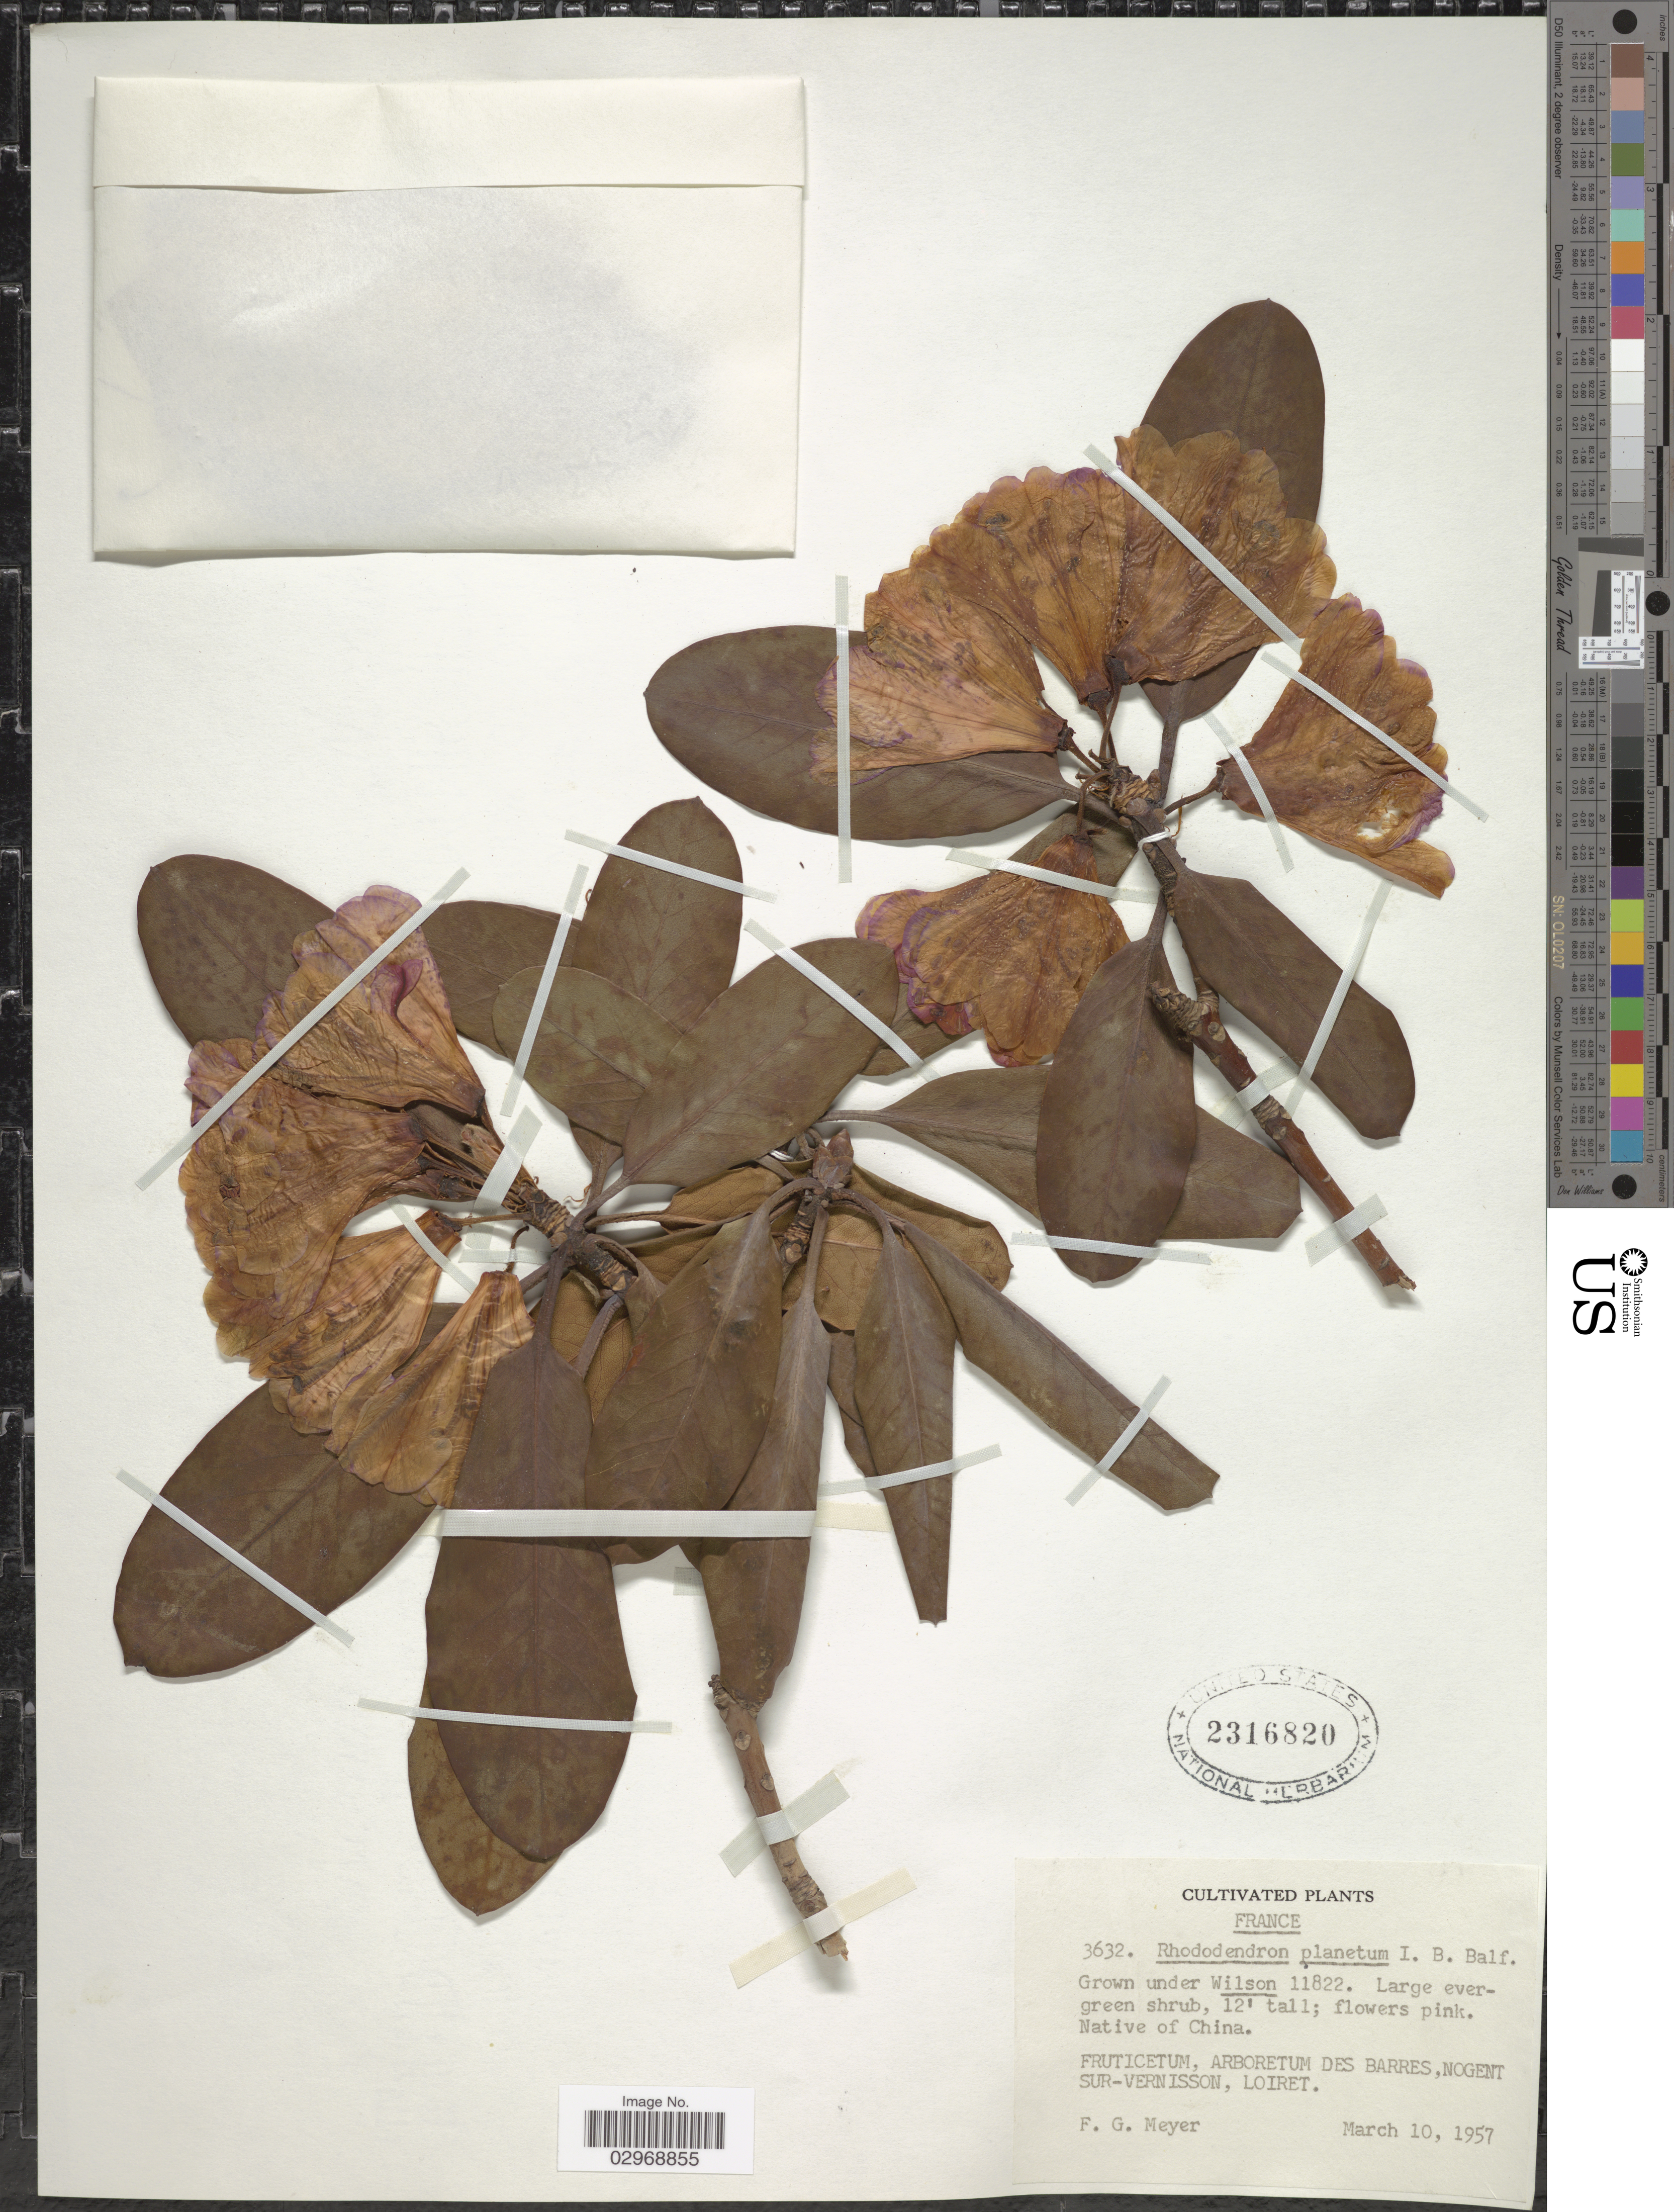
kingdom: Plantae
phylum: Tracheophyta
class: Magnoliopsida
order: Ericales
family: Ericaceae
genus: Rhododendron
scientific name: Rhododendron planetum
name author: Balf. f.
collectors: F. G. Meyer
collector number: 3632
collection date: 1957-03-10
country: France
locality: Fructicetum, arboretum des Barres, Nogent Sur-Vernisson, Loiret.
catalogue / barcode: US 2316820